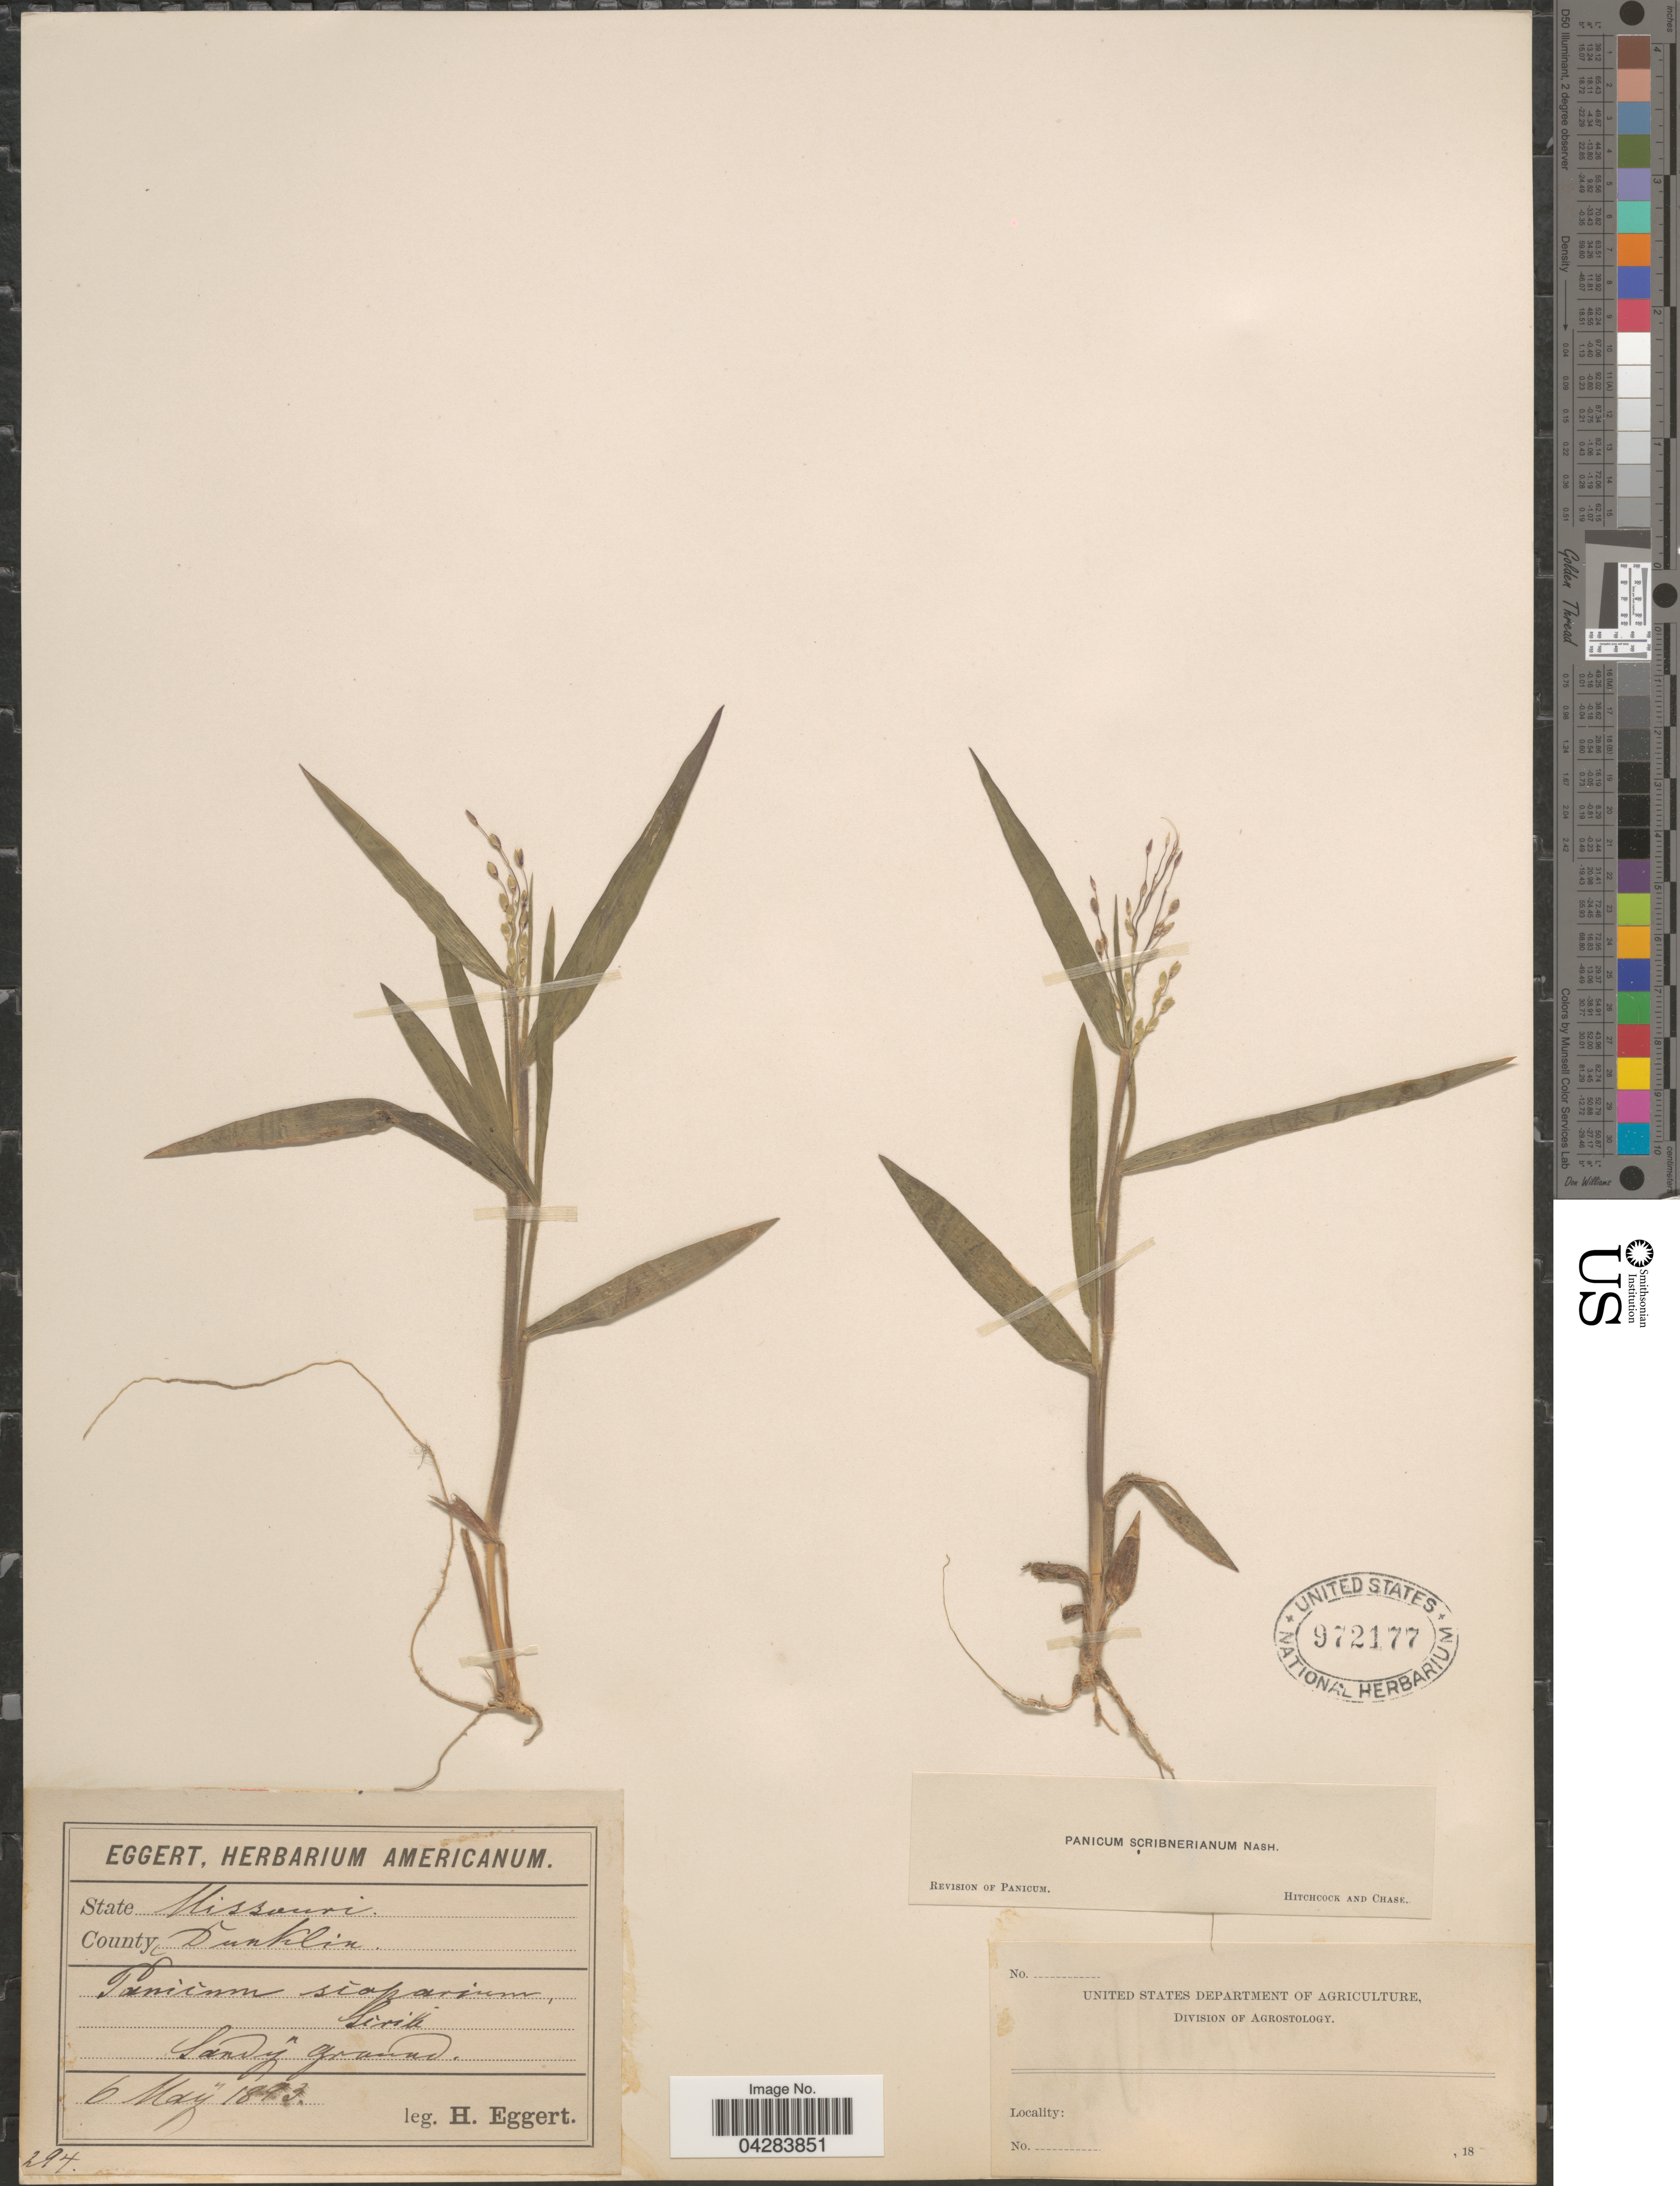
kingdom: Plantae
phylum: Tracheophyta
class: Liliopsida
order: Poales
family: Poaceae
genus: Dichanthelium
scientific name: Dichanthelium oligosanthes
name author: (Schult.) Gould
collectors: H. Eggert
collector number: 294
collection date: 1893-05-06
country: United States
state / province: Missouri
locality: County Dunklin. Sandy ground.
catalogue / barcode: US 972177